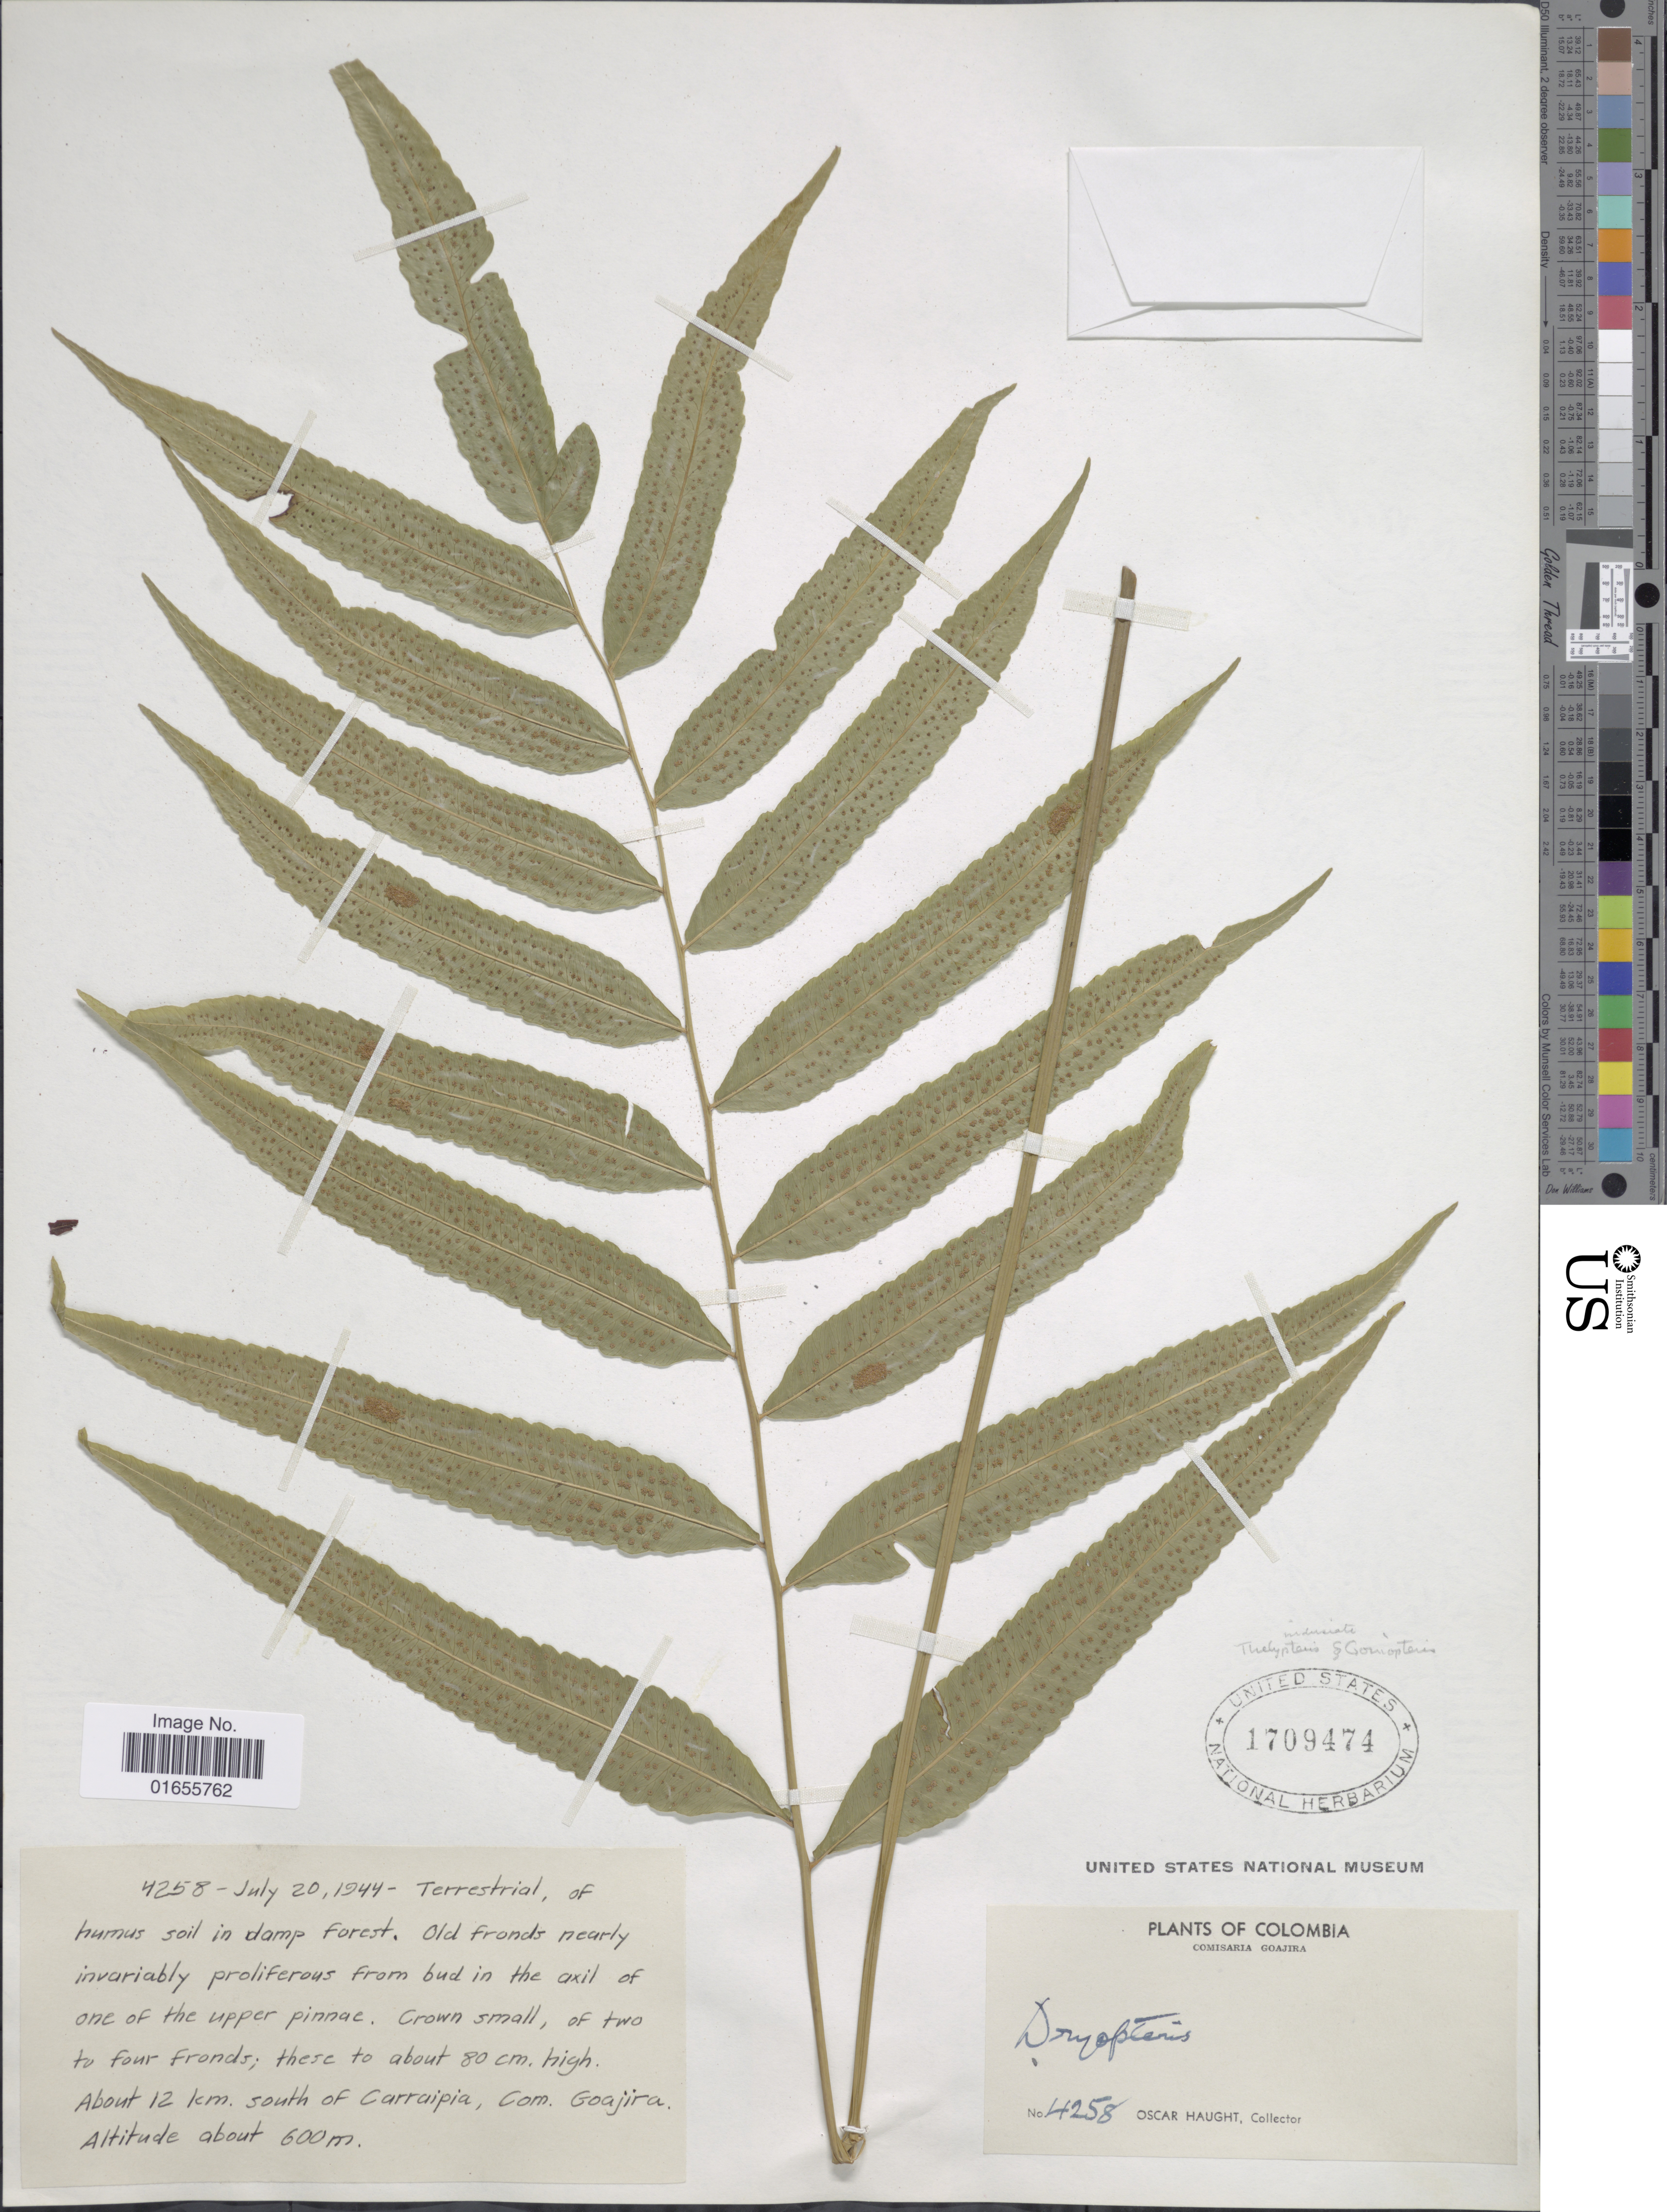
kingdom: Plantae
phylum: Tracheophyta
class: Polypodiopsida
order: Polypodiales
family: Thelypteridaceae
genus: Goniopteris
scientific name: Goniopteris vivipara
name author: (Raddi) C.F. Reed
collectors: O. L. Haught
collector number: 4258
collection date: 1944-07-20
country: Colombia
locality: Comisaria Goajira, About 12 km. south of Carraipia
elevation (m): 600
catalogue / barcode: US 1709474